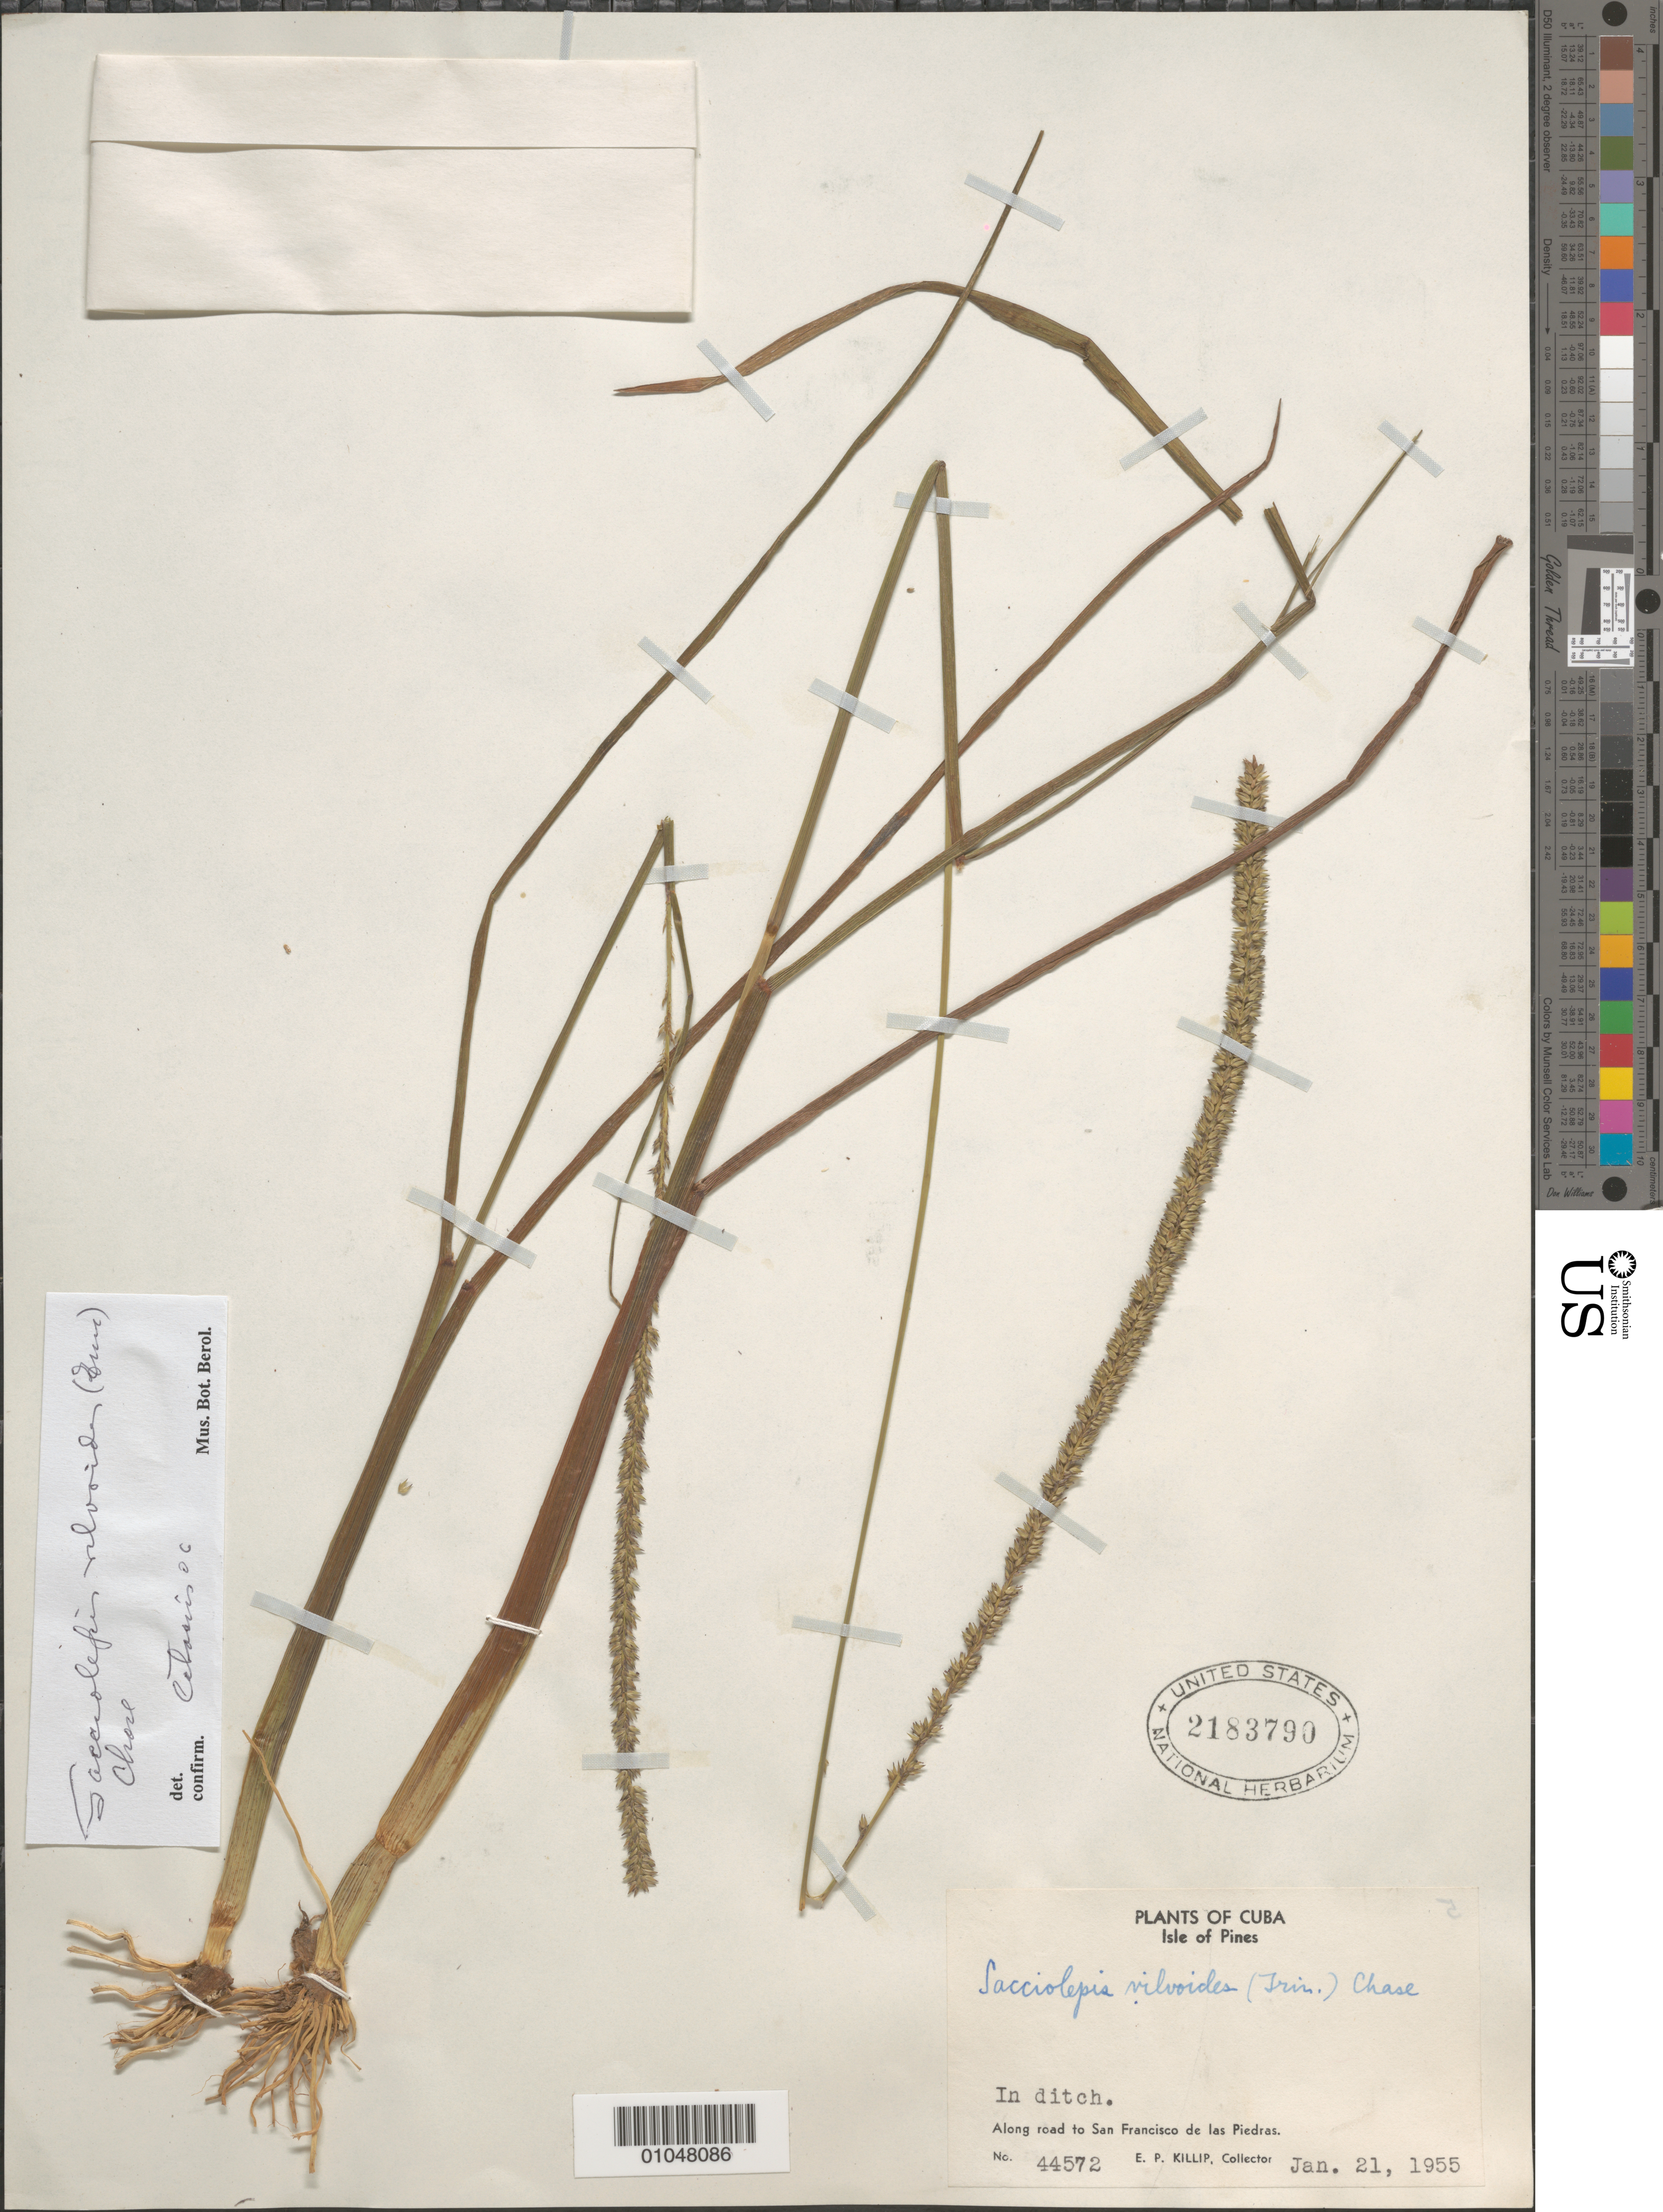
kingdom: Plantae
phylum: Tracheophyta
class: Liliopsida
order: Poales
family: Poaceae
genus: Sacciolepis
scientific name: Sacciolepis vilvoides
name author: (Trin.) Chase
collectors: E. P. Killip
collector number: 44572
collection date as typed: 21 Jan 1955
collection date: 1955-01-21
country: Cuba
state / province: Isla de la Juventud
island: Isla de la Juventud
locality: In ditch along rd to San Francisco de las Piedras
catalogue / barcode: US 2183790